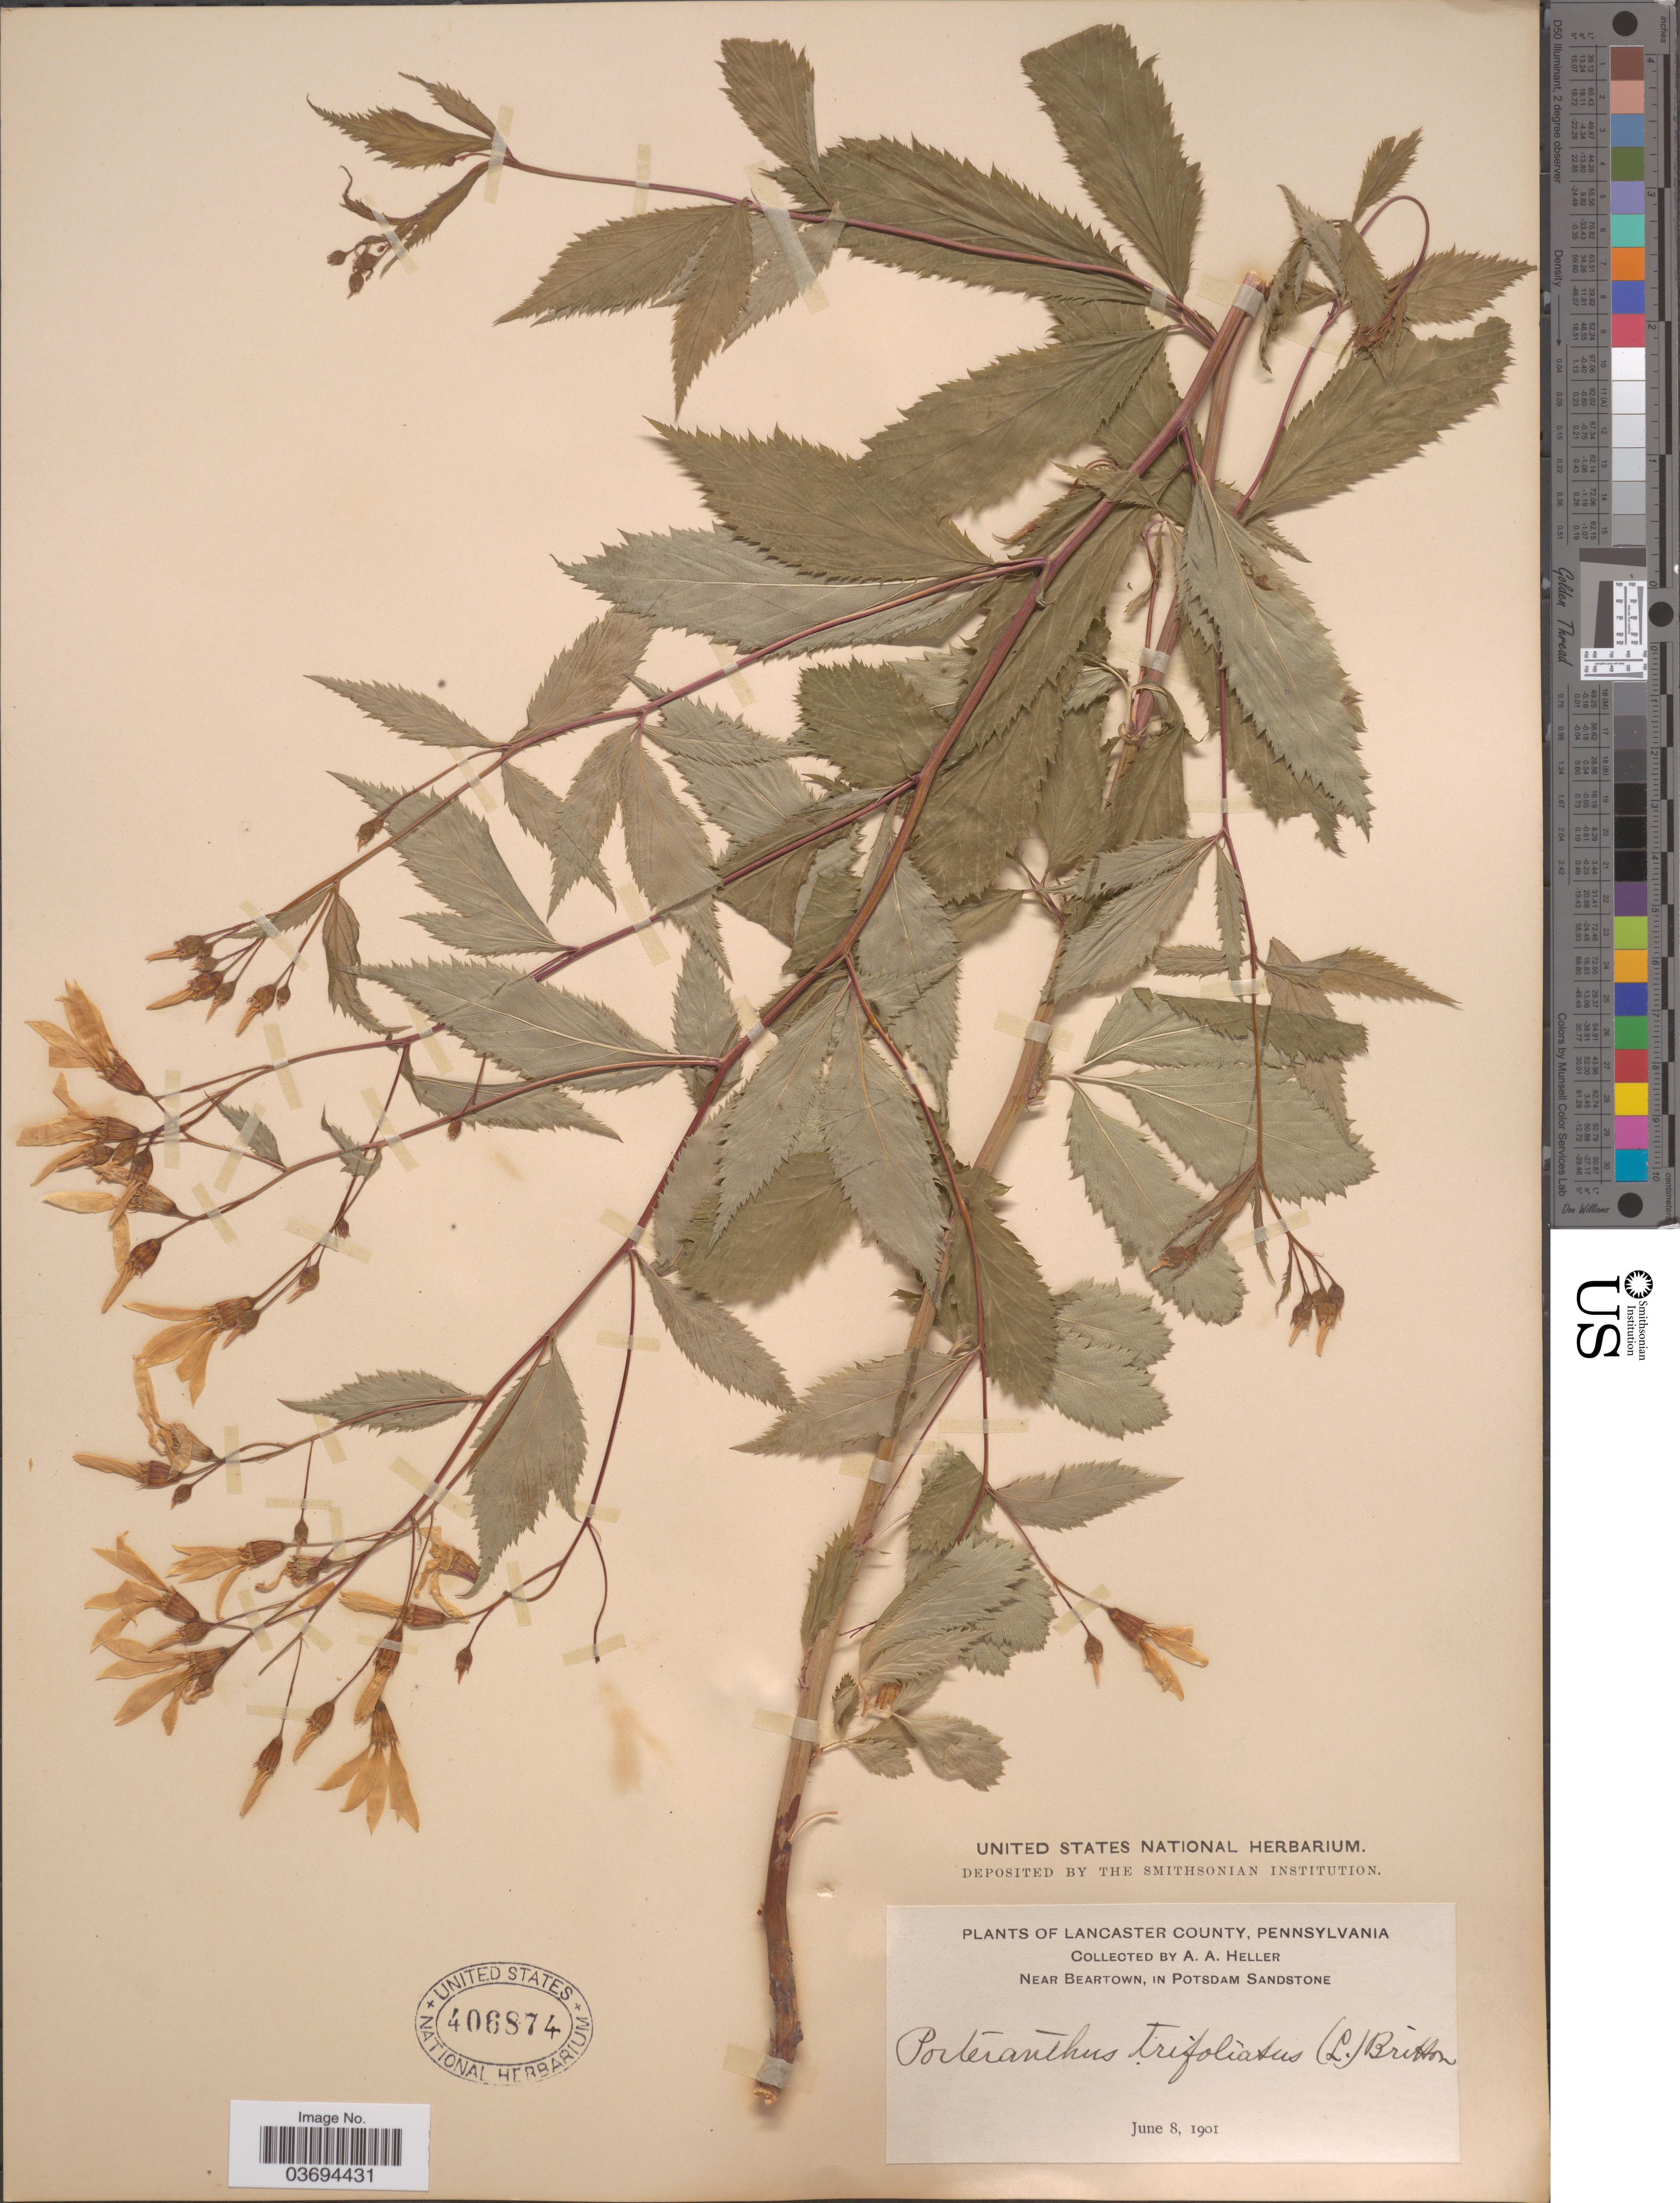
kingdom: Plantae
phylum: Tracheophyta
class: Magnoliopsida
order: Rosales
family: Rosaceae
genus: Gillenia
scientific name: Gillenia trifoliata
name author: (L.) Moench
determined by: Strong, Mark T., (BOT), Smithsonian Institution - National Museum of Natural History (UNITED STATES)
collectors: A. A. Heller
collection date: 1901-06-08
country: United States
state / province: Pennsylvania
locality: Lancaster County. Near Beartown, in Potsdam Sandstone.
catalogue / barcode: US 406874